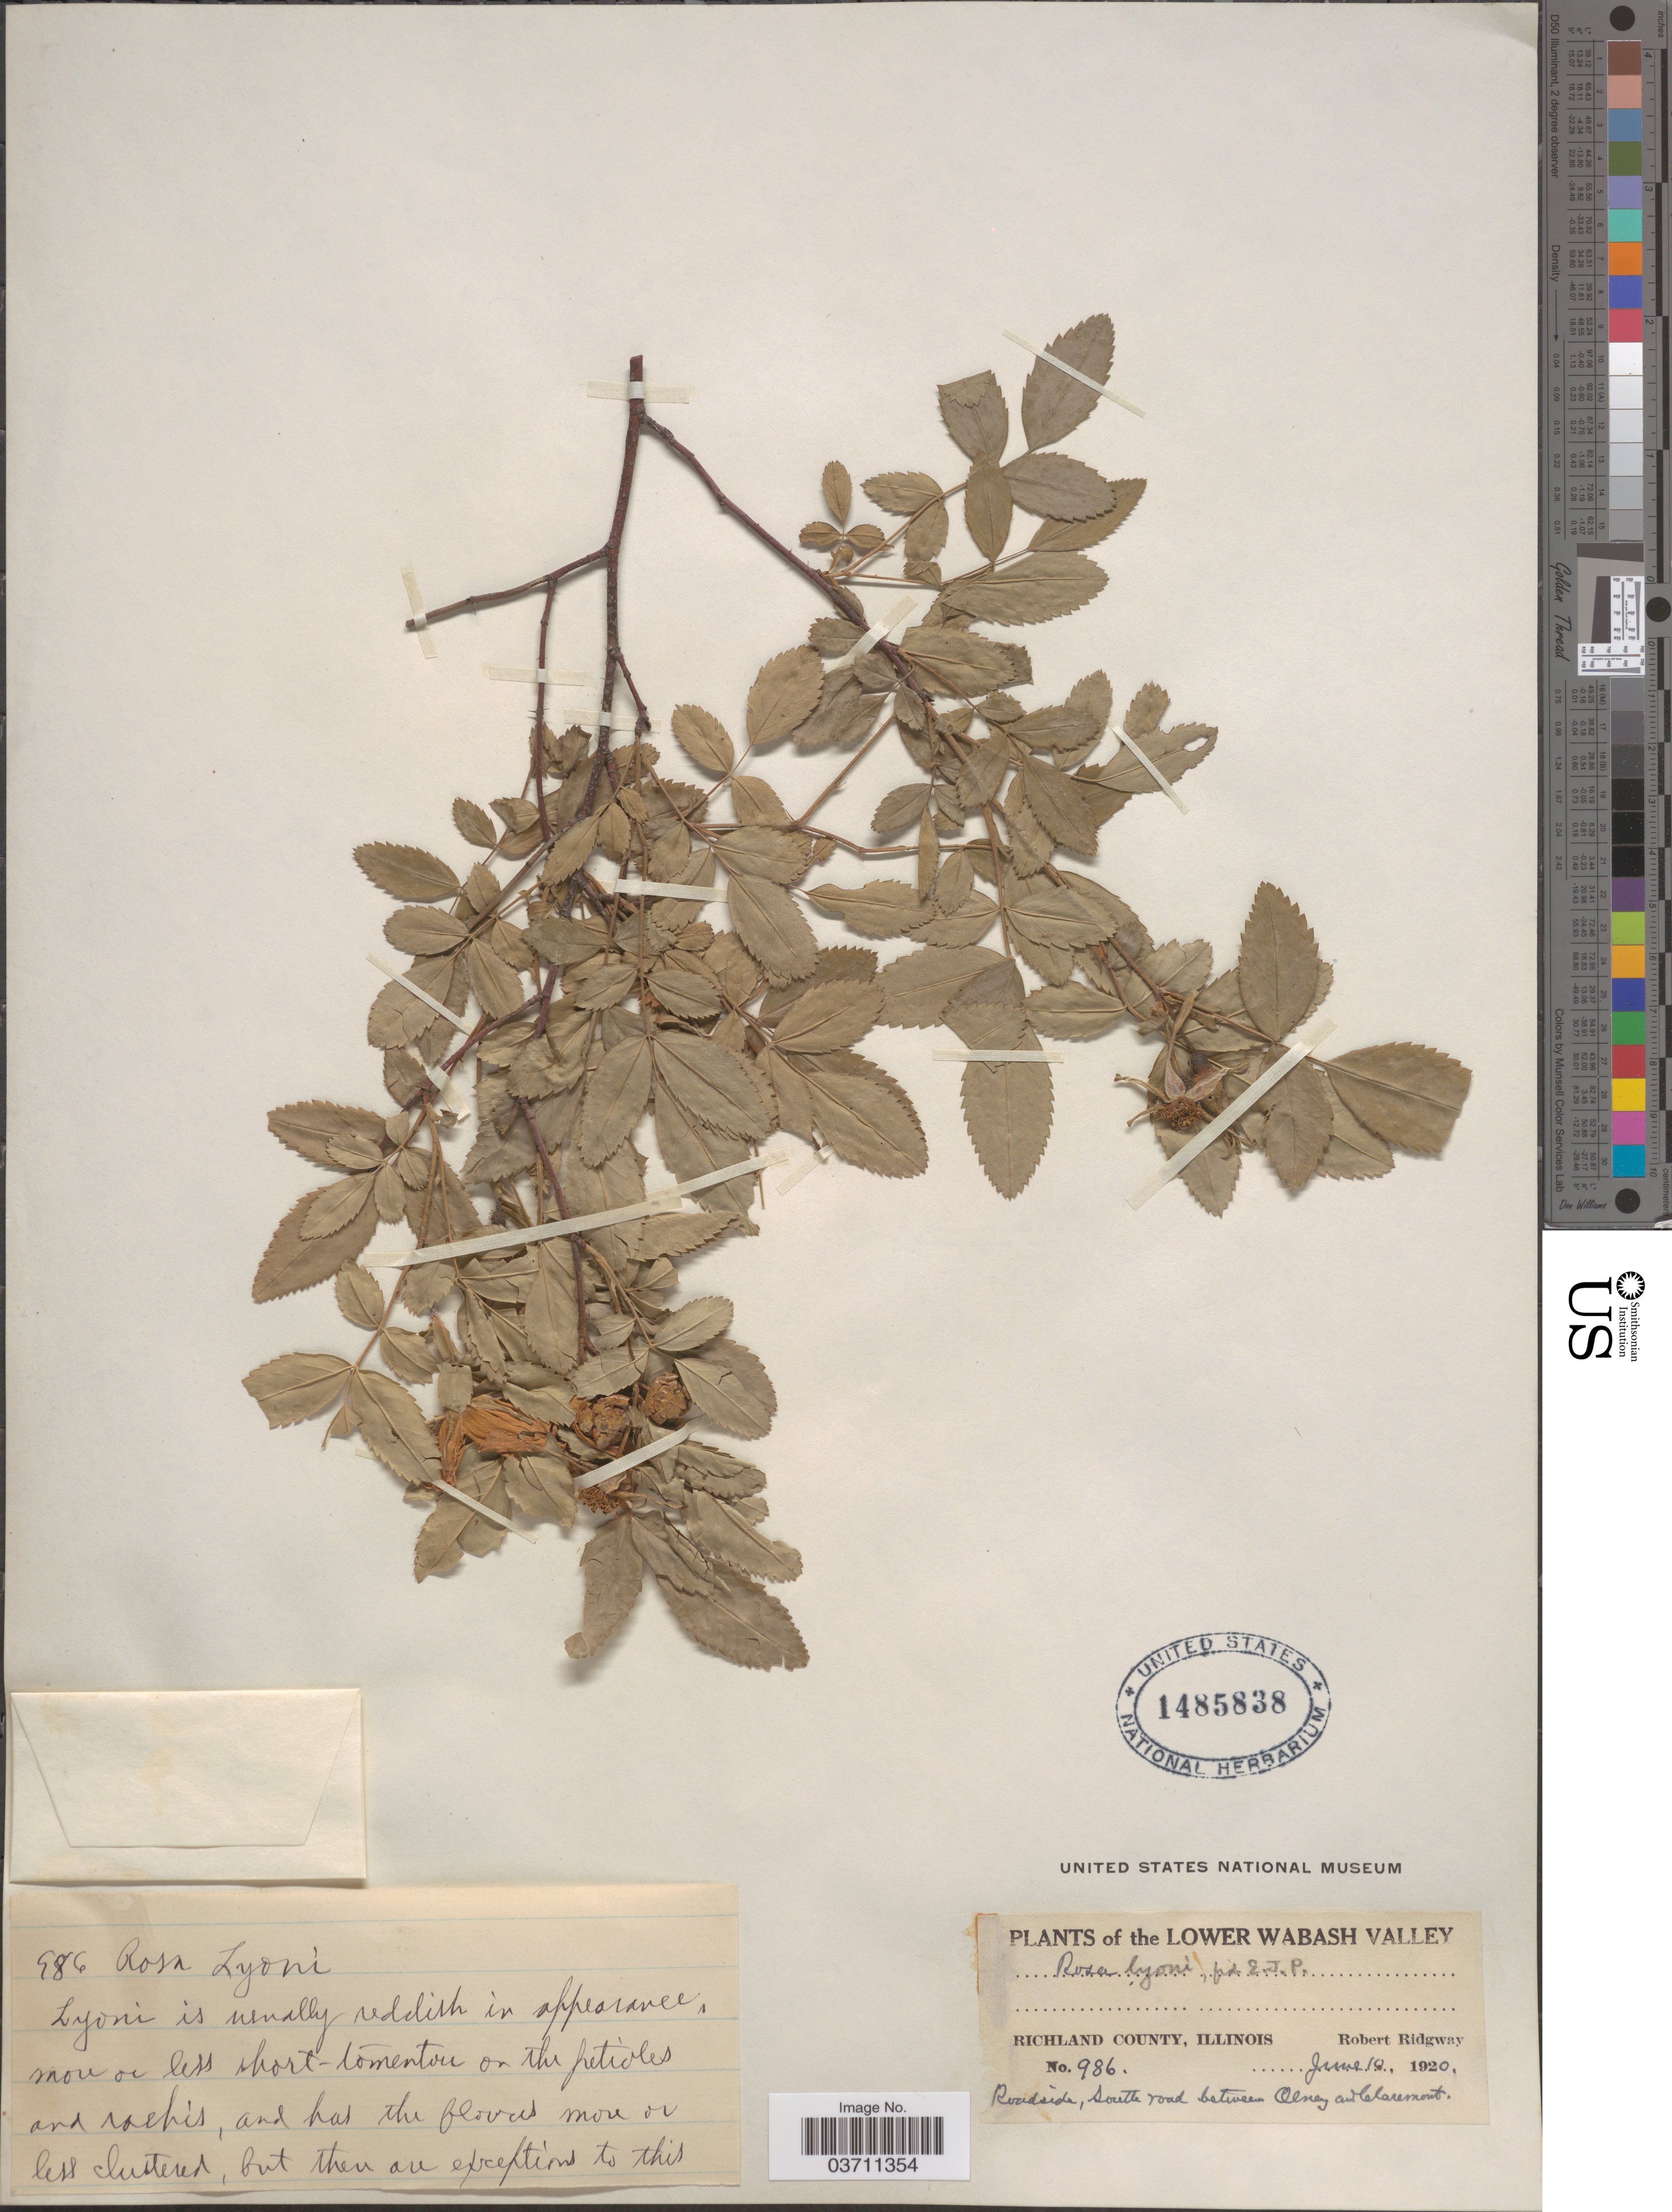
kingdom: Plantae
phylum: Tracheophyta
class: Magnoliopsida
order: Rosales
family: Rosaceae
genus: Rosa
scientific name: Rosa lyoni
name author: Pursh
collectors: R. Ridgway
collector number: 986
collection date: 1920-06-10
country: United States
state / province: Illinois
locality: The Lower Wabash Valley. Richland County. Roadside, South road between Olney and Claremont.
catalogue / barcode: US 1485838